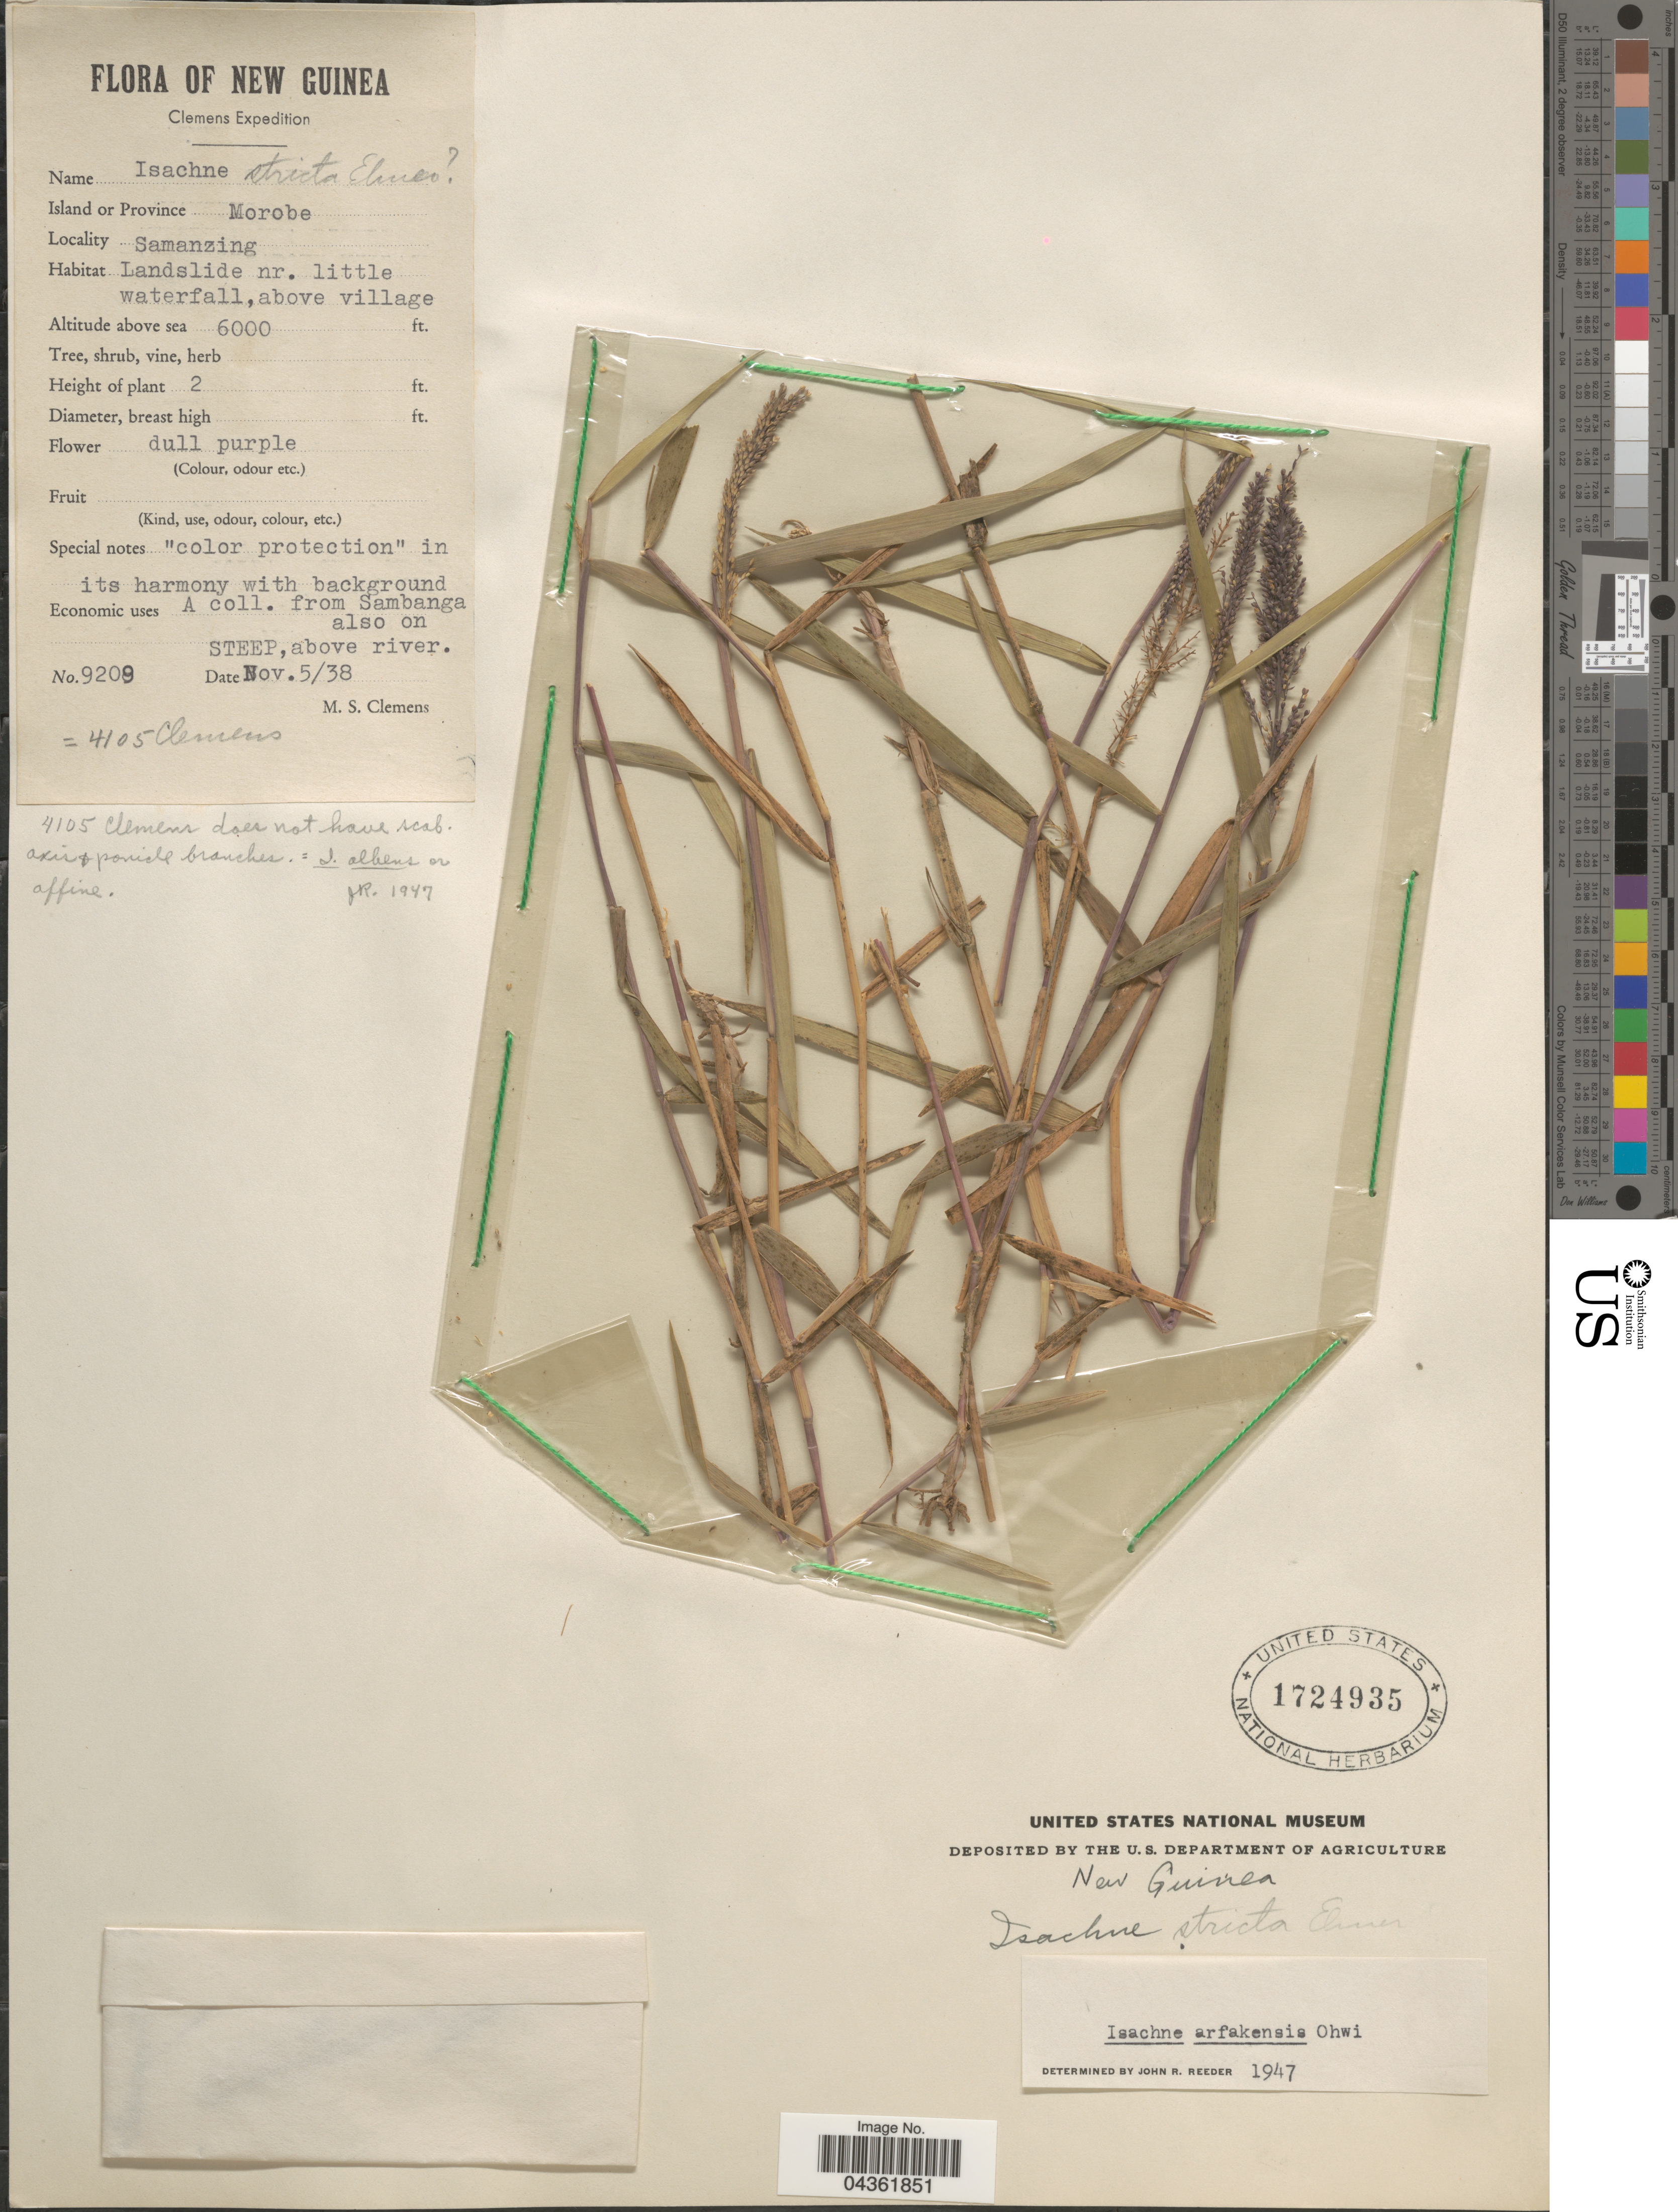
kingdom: Plantae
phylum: Tracheophyta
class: Liliopsida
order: Poales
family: Poaceae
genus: Isachne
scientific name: Isachne arfakensis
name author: Ohwi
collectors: M. S. Clemens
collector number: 9209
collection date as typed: Transcribed d/m/y: 5/11/38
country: Papua New Guinea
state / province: Morobe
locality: New Guinea. Island Morobe. Samanzing. Landslide nr. little waterfall, above village.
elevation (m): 1829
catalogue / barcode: US 1724935